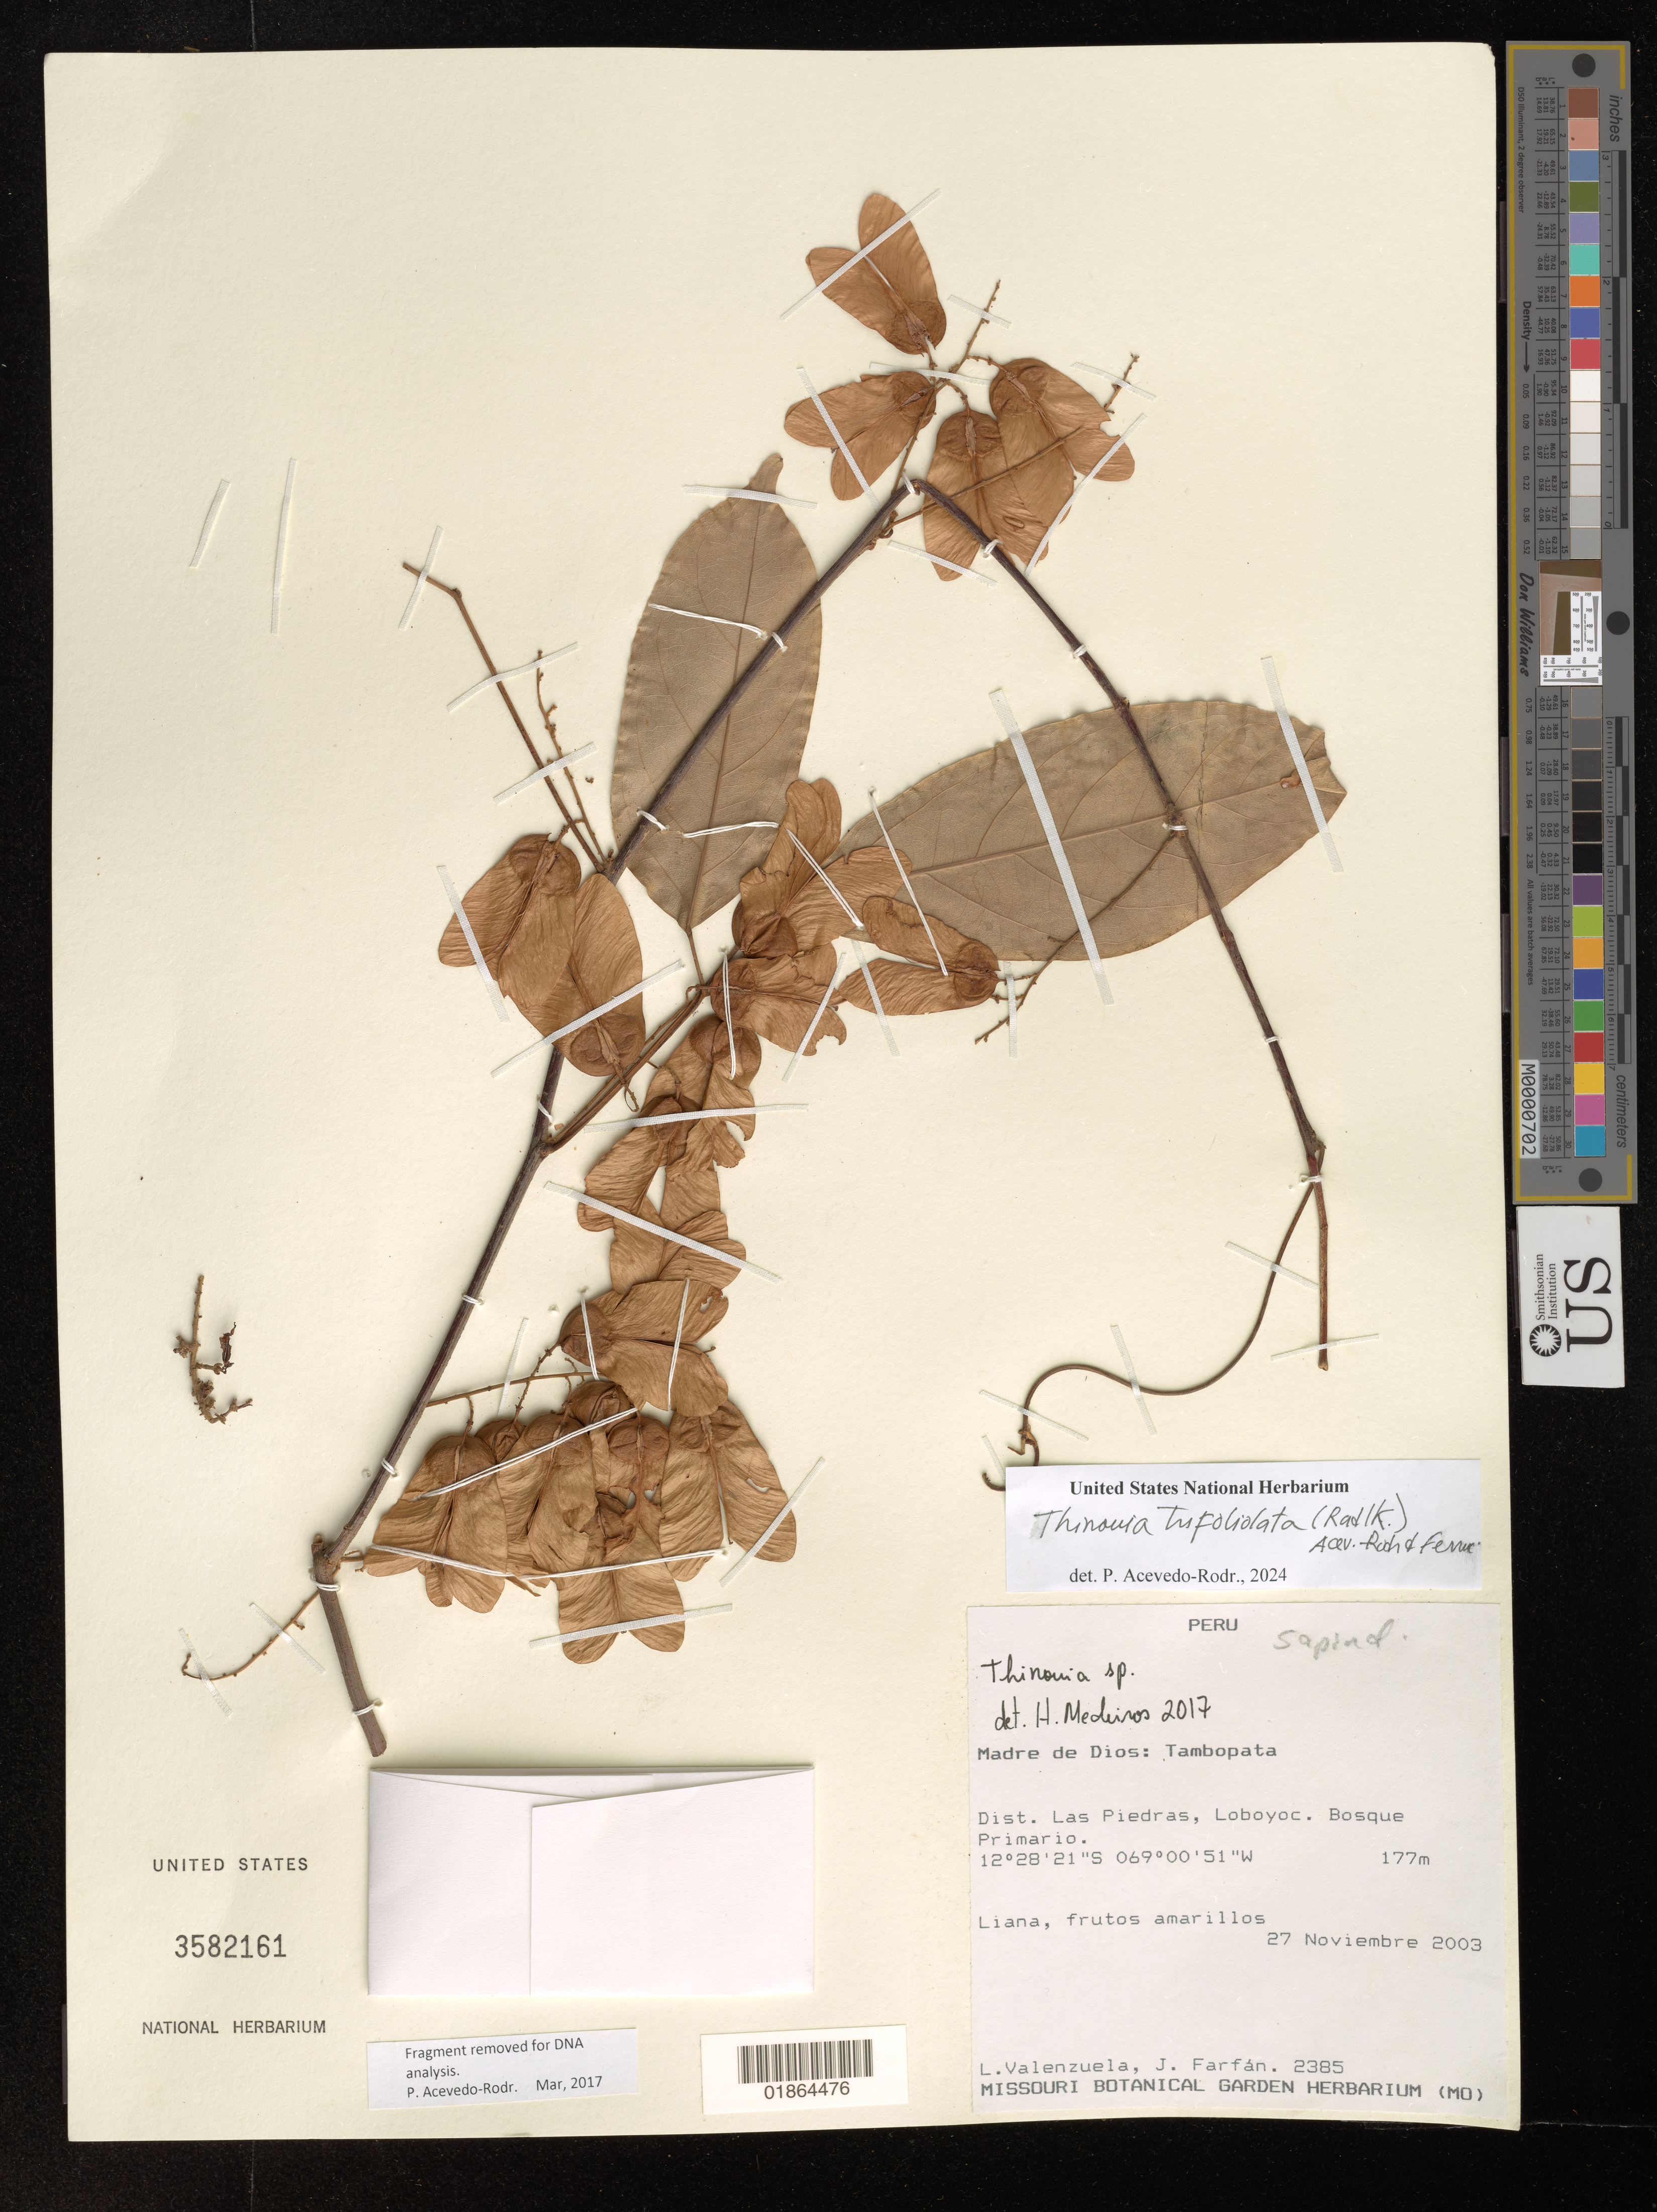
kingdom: Plantae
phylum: Tracheophyta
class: Magnoliopsida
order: Sapindales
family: Sapindaceae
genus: Thinouia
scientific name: Thinouia trifoliolata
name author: (Radlk.) Acev.-Rodr. & Ferrucci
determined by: Acevedo-Rodriguez, P., (US), Smithsonian Institution - National Museum of Natural History (UNITED STATES)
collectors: L. Valenzuela & J. Farfán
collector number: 2385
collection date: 2003-11-27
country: Peru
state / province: Madre de Dios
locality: Tambopata. Dist. Las Piedras, Loboyoc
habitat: Bosque primario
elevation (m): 177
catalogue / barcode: US 3582161